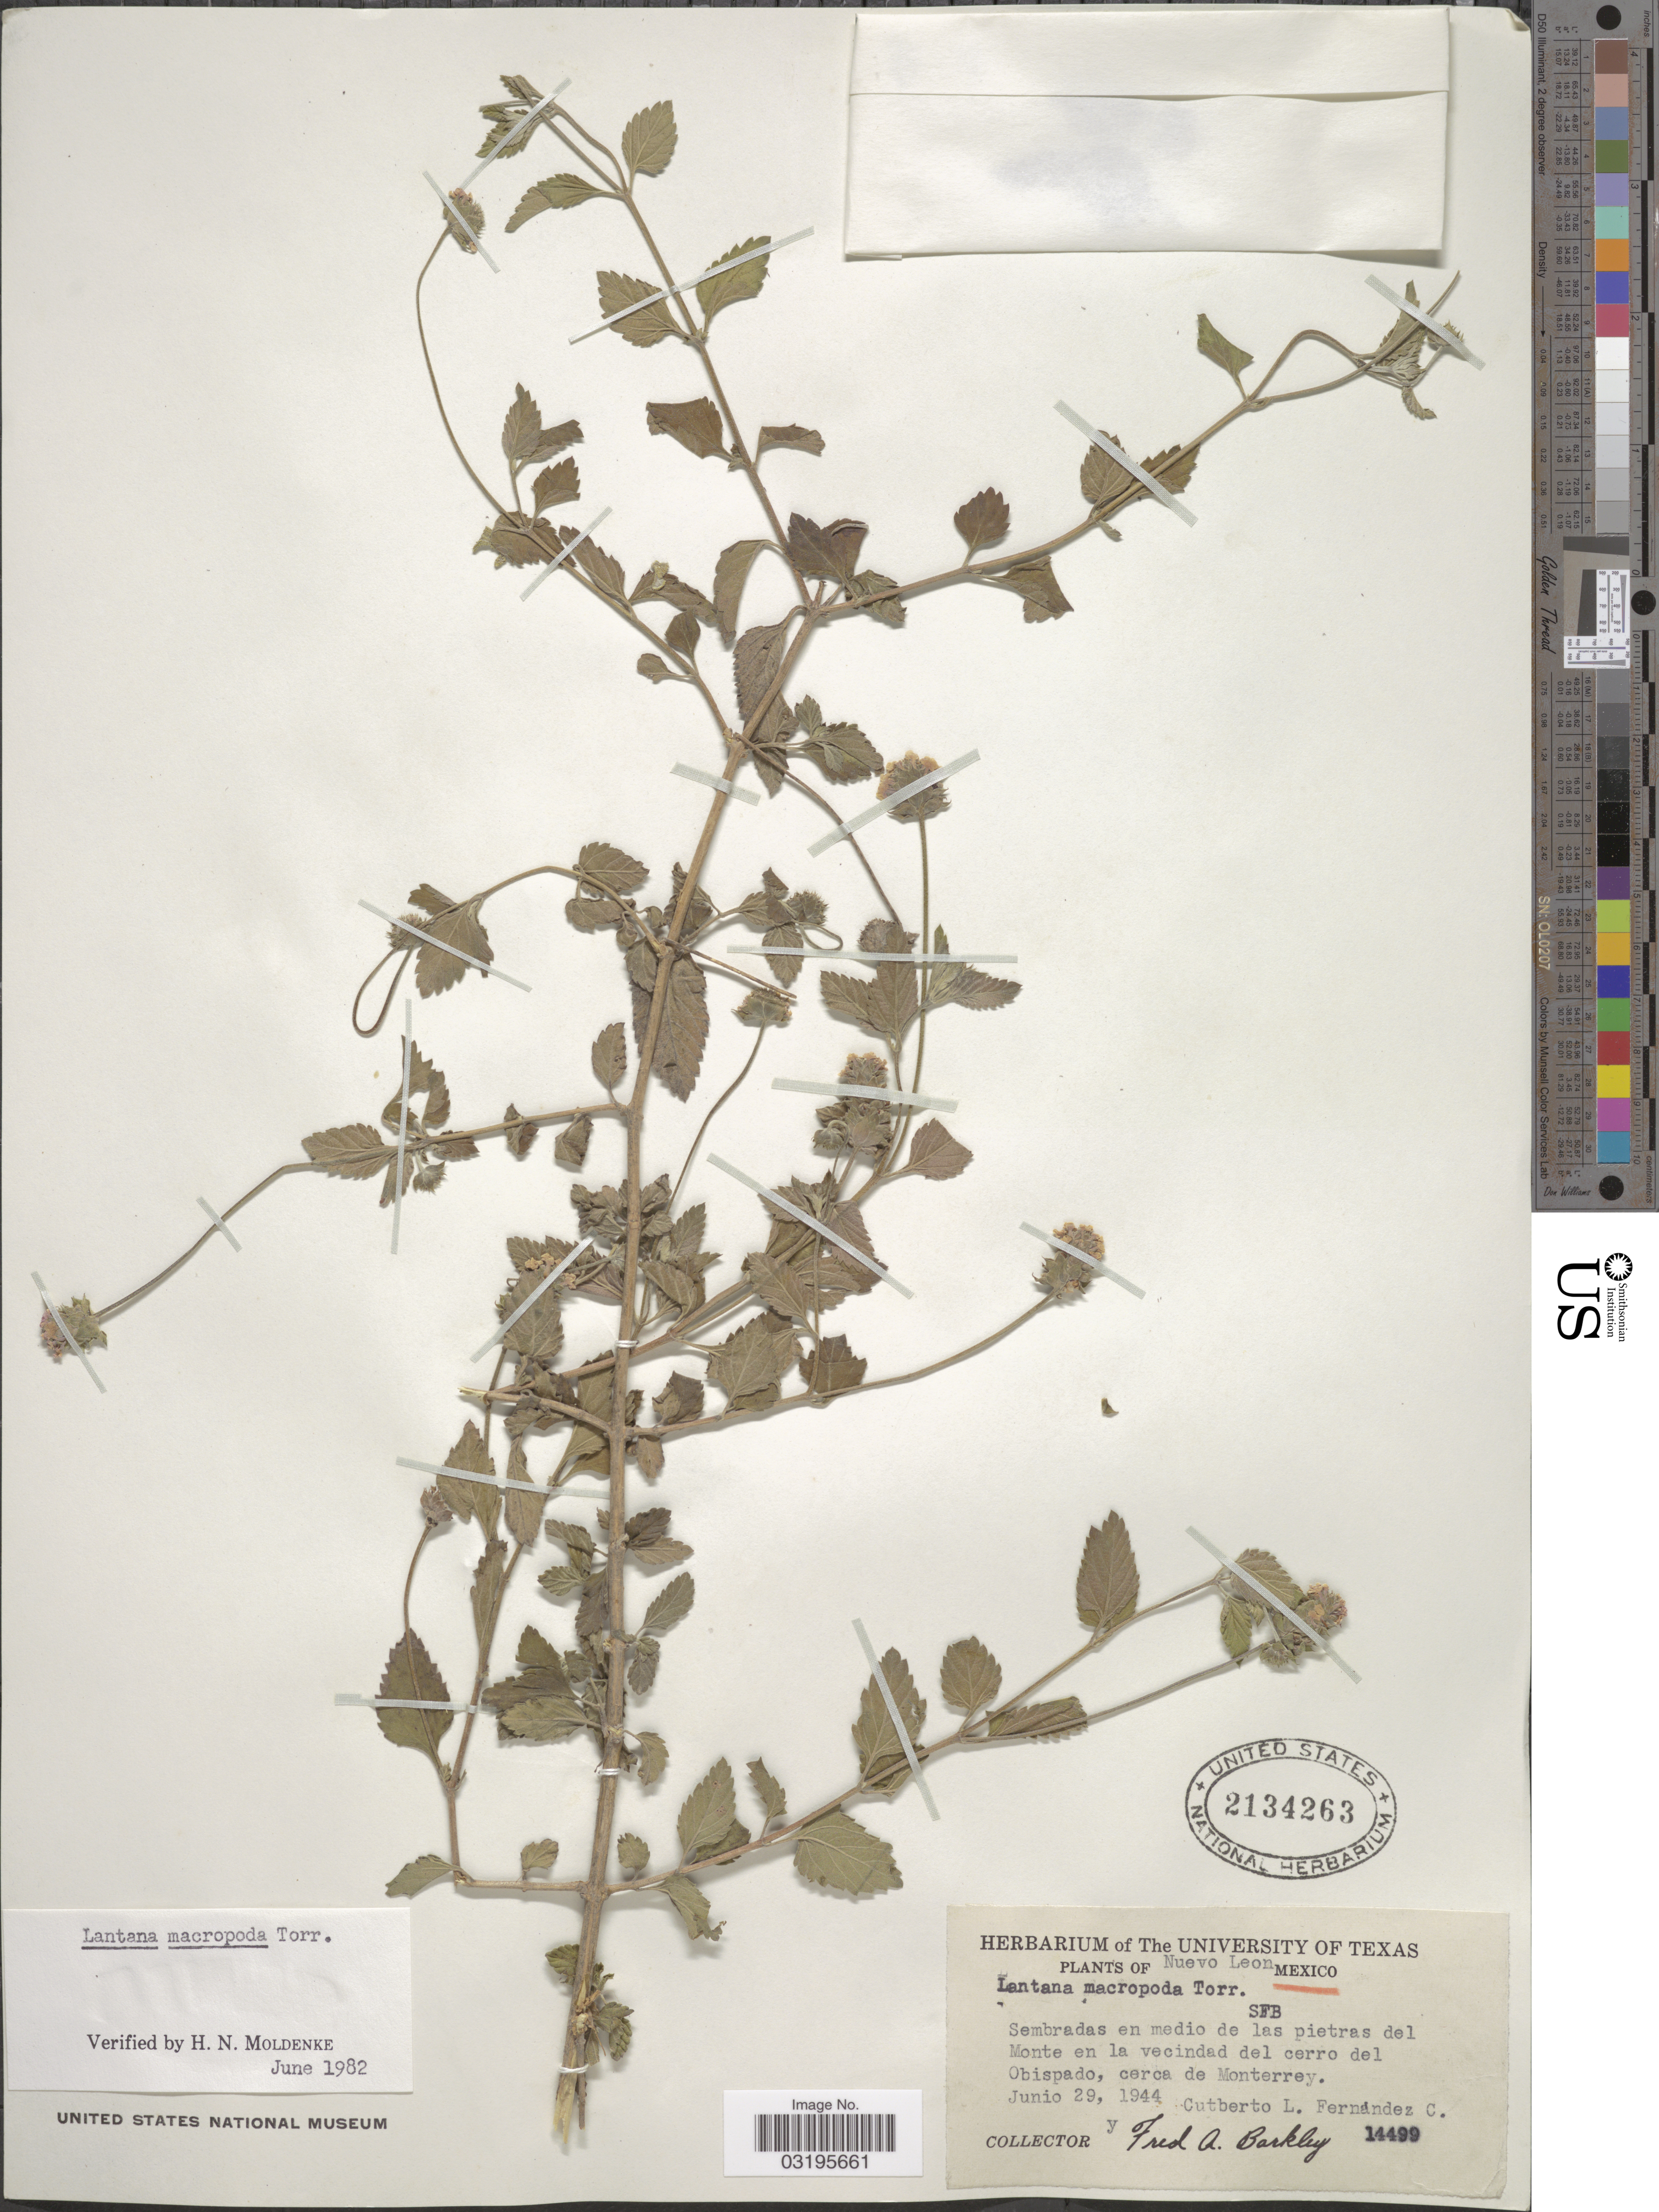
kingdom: Plantae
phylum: Tracheophyta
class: Magnoliopsida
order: Lamiales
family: Verbenaceae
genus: Lantana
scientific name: Lantana macropoda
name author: Torr.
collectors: C. L. Fernández C. & F. A. Barkley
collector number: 14499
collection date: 1944-06-29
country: Mexico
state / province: Nuevo León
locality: Sembradas en medio de las pietras del Monte en la vecindad del cerro del Obispado, cerca de Monterrey.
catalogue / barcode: US 2134263